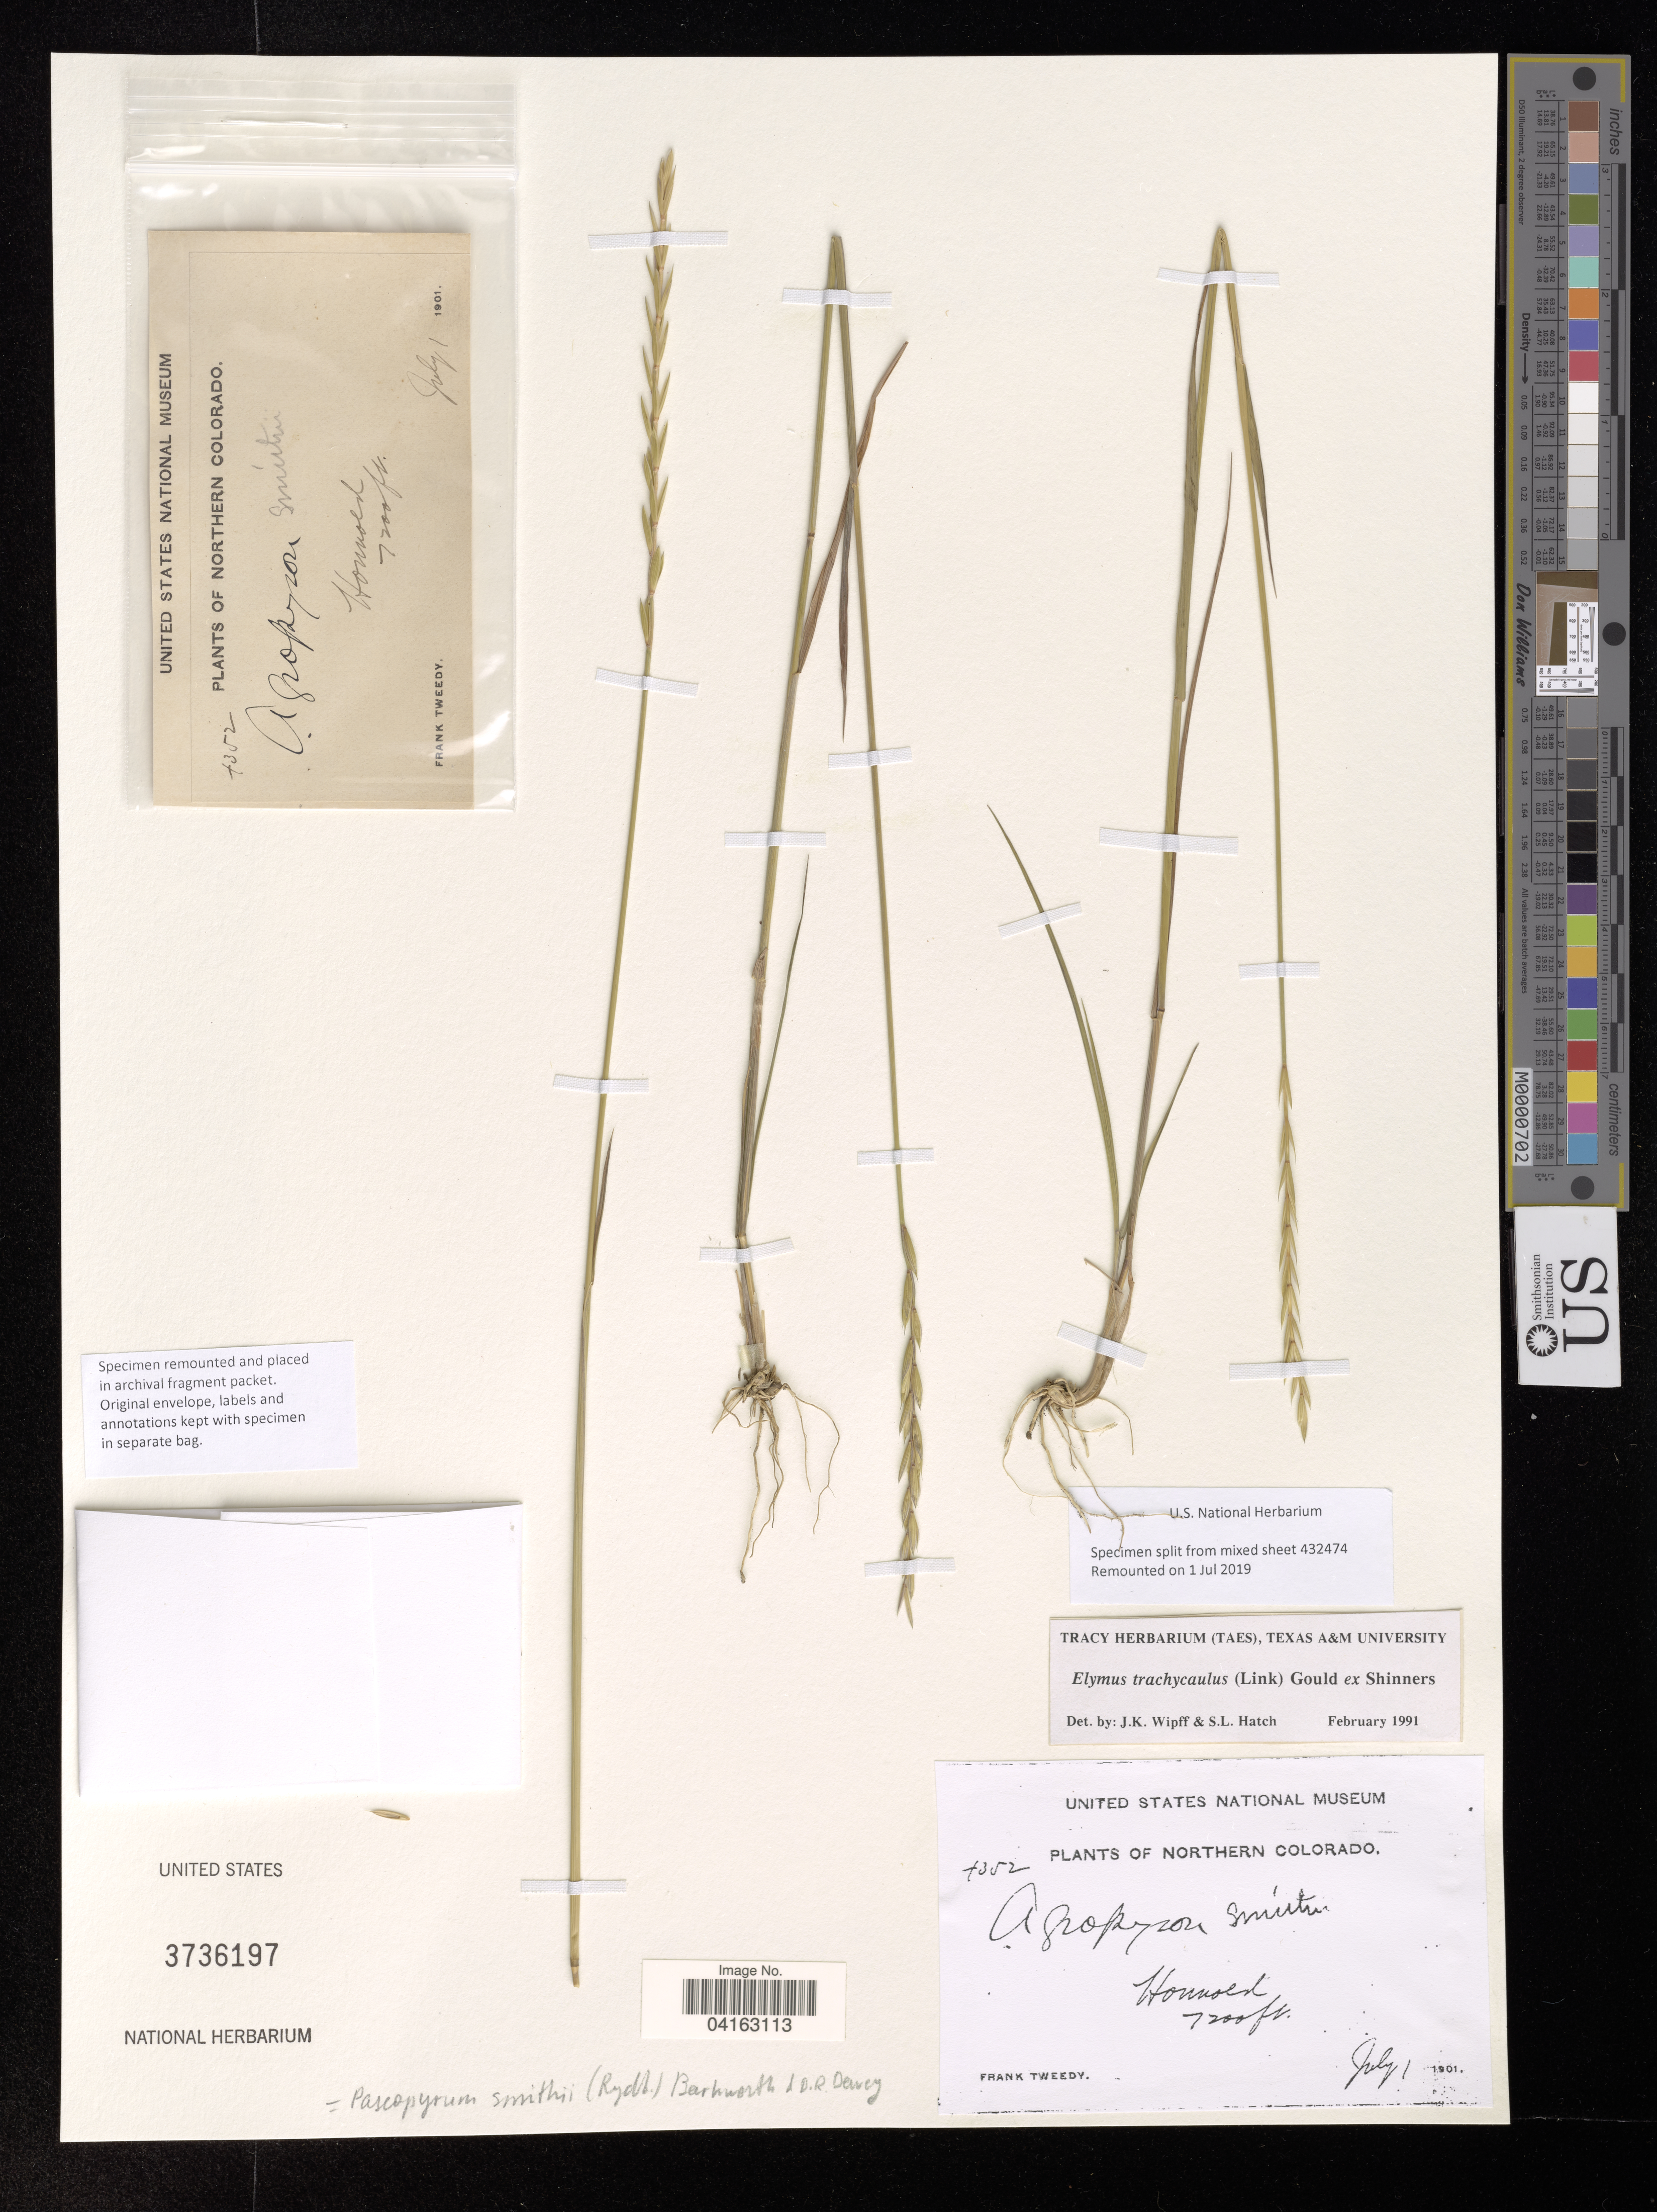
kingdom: Plantae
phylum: Tracheophyta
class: Liliopsida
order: Poales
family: Poaceae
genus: Elymus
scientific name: Elymus trachycaulus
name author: (Link) Gould ex Shinners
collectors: F. Tweedy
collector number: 4352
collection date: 1901-07-01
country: United States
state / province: Colorado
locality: Northern Colorado. Honnold.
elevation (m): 2195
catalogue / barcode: US 3736197